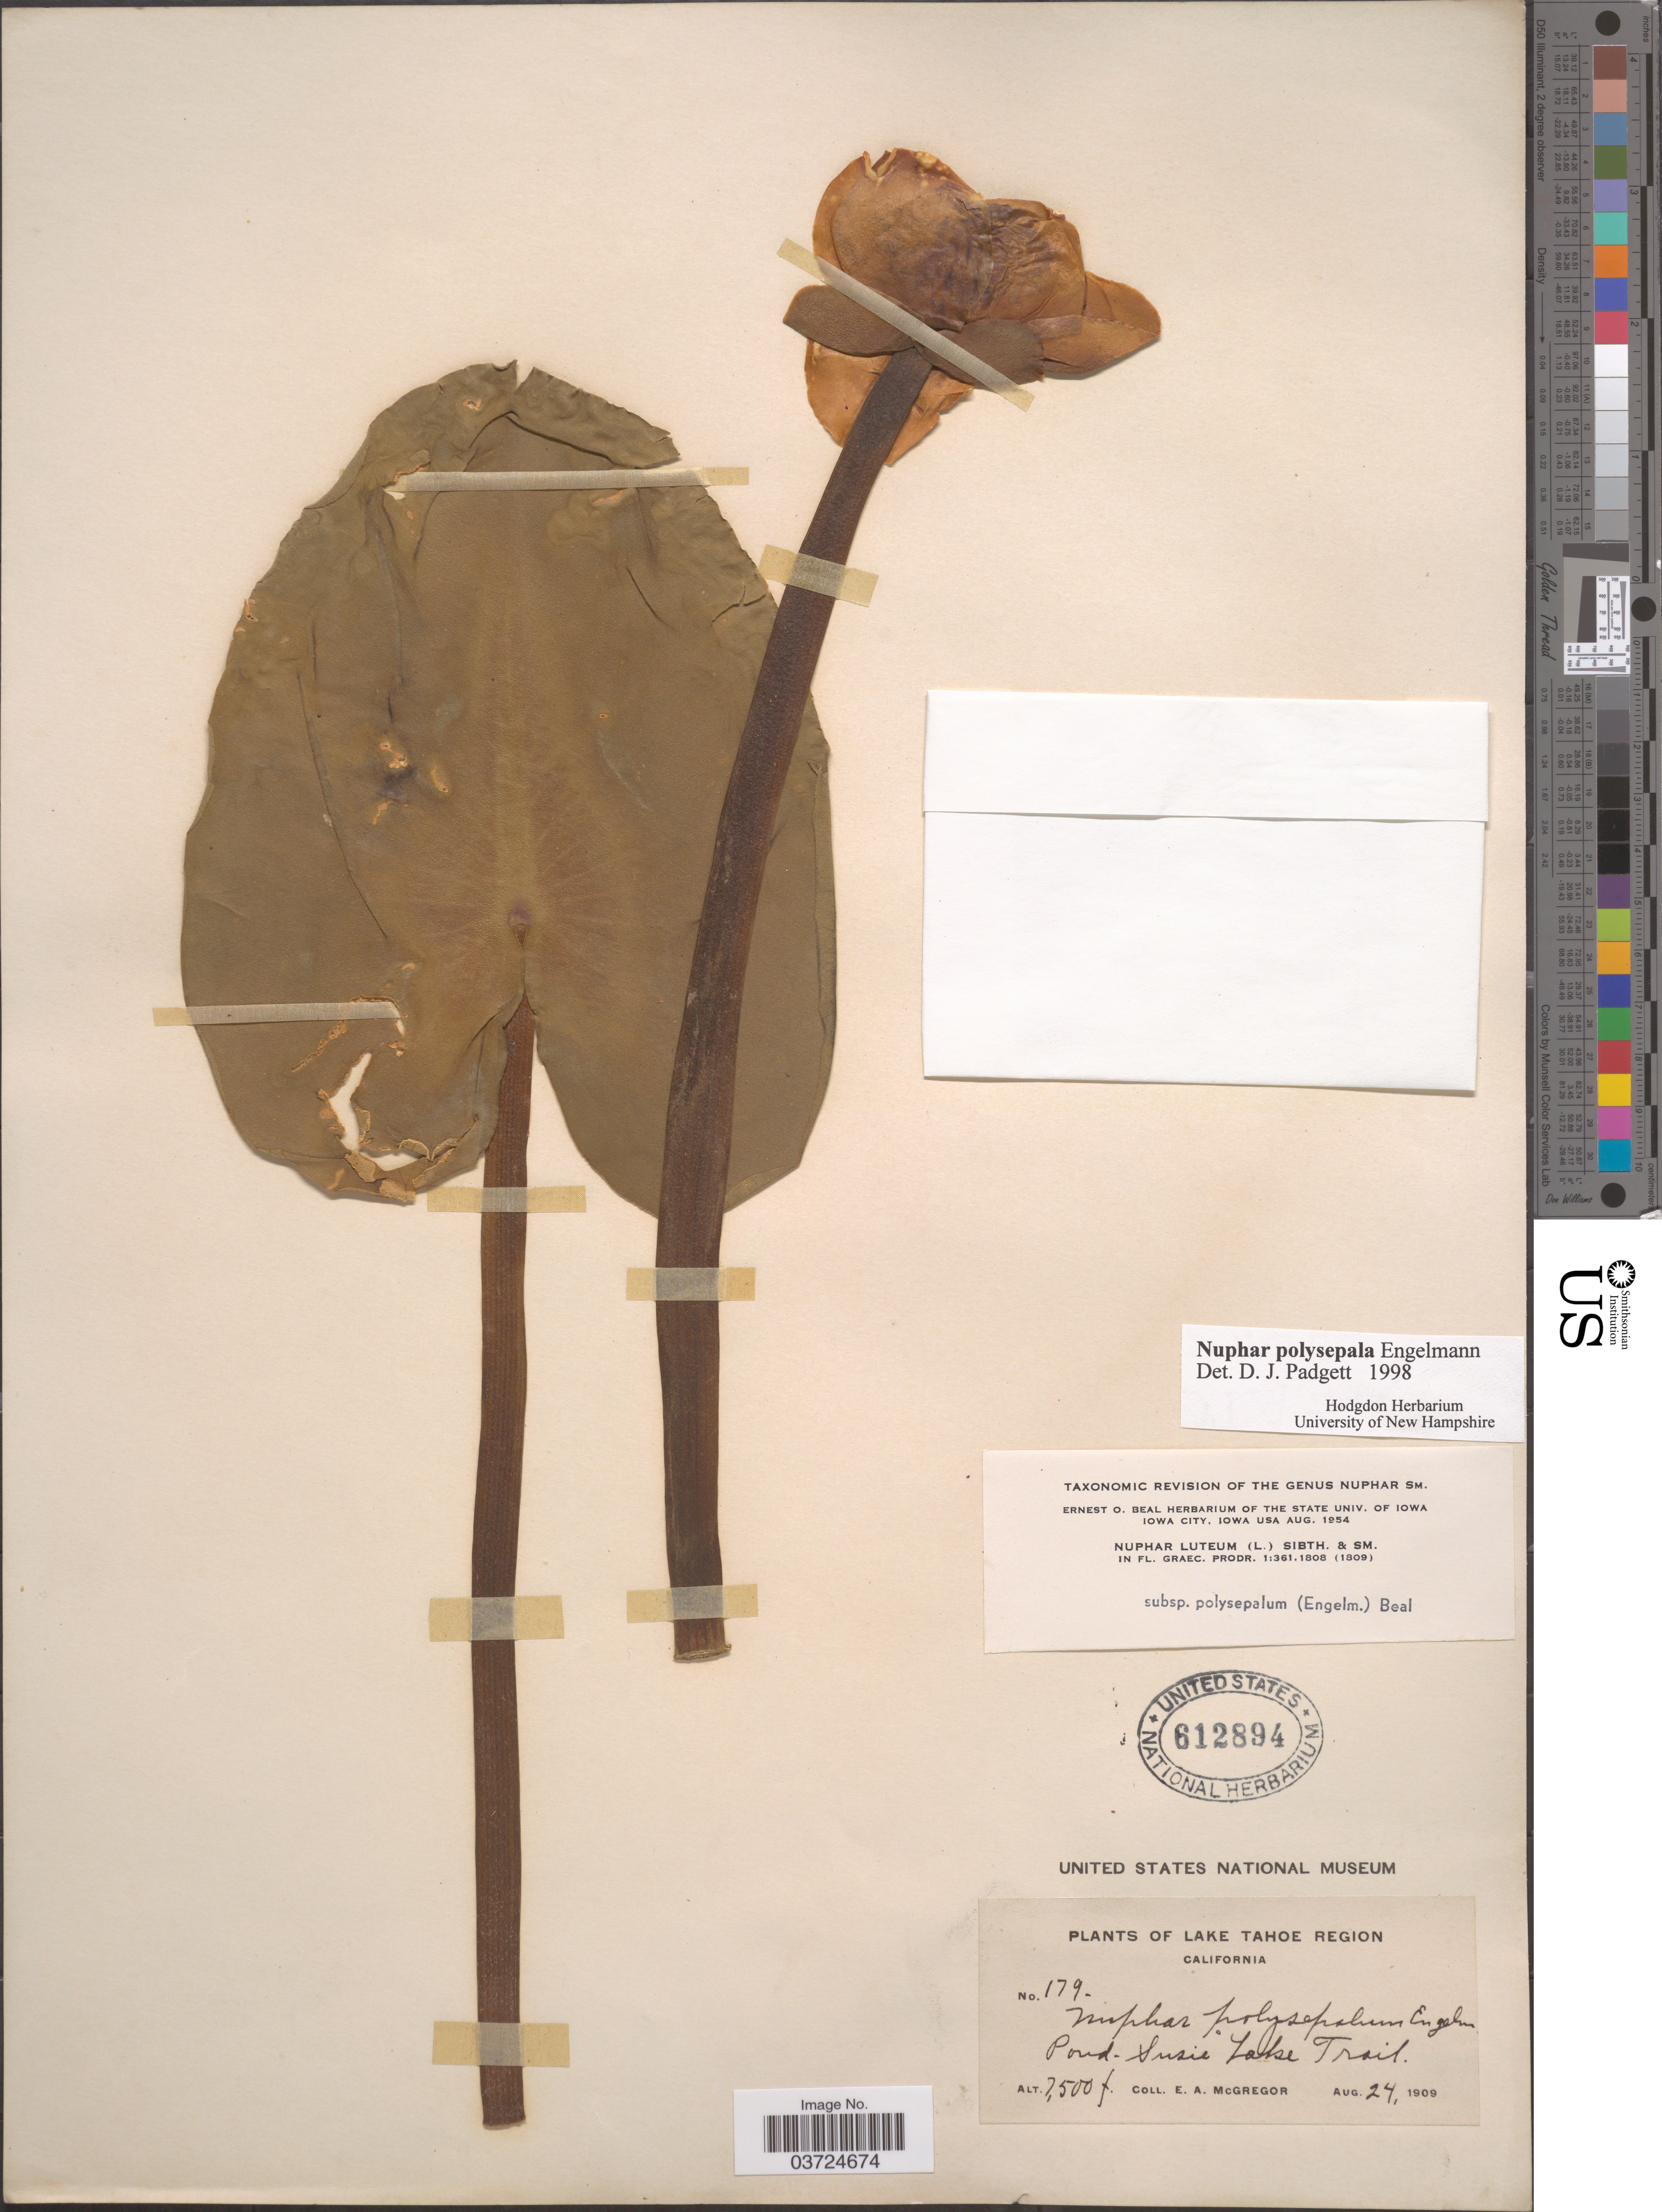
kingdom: Plantae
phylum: Tracheophyta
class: Magnoliopsida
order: Nymphaeales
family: Nymphaeaceae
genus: Nuphar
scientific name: Nuphar polysepala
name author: Englem.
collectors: E. A. McGregor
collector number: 179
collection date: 1909-08-24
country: United States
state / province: California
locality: Lake Tahoe Region. Pond-Suzie Lake Trail.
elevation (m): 2286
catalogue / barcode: US 612894